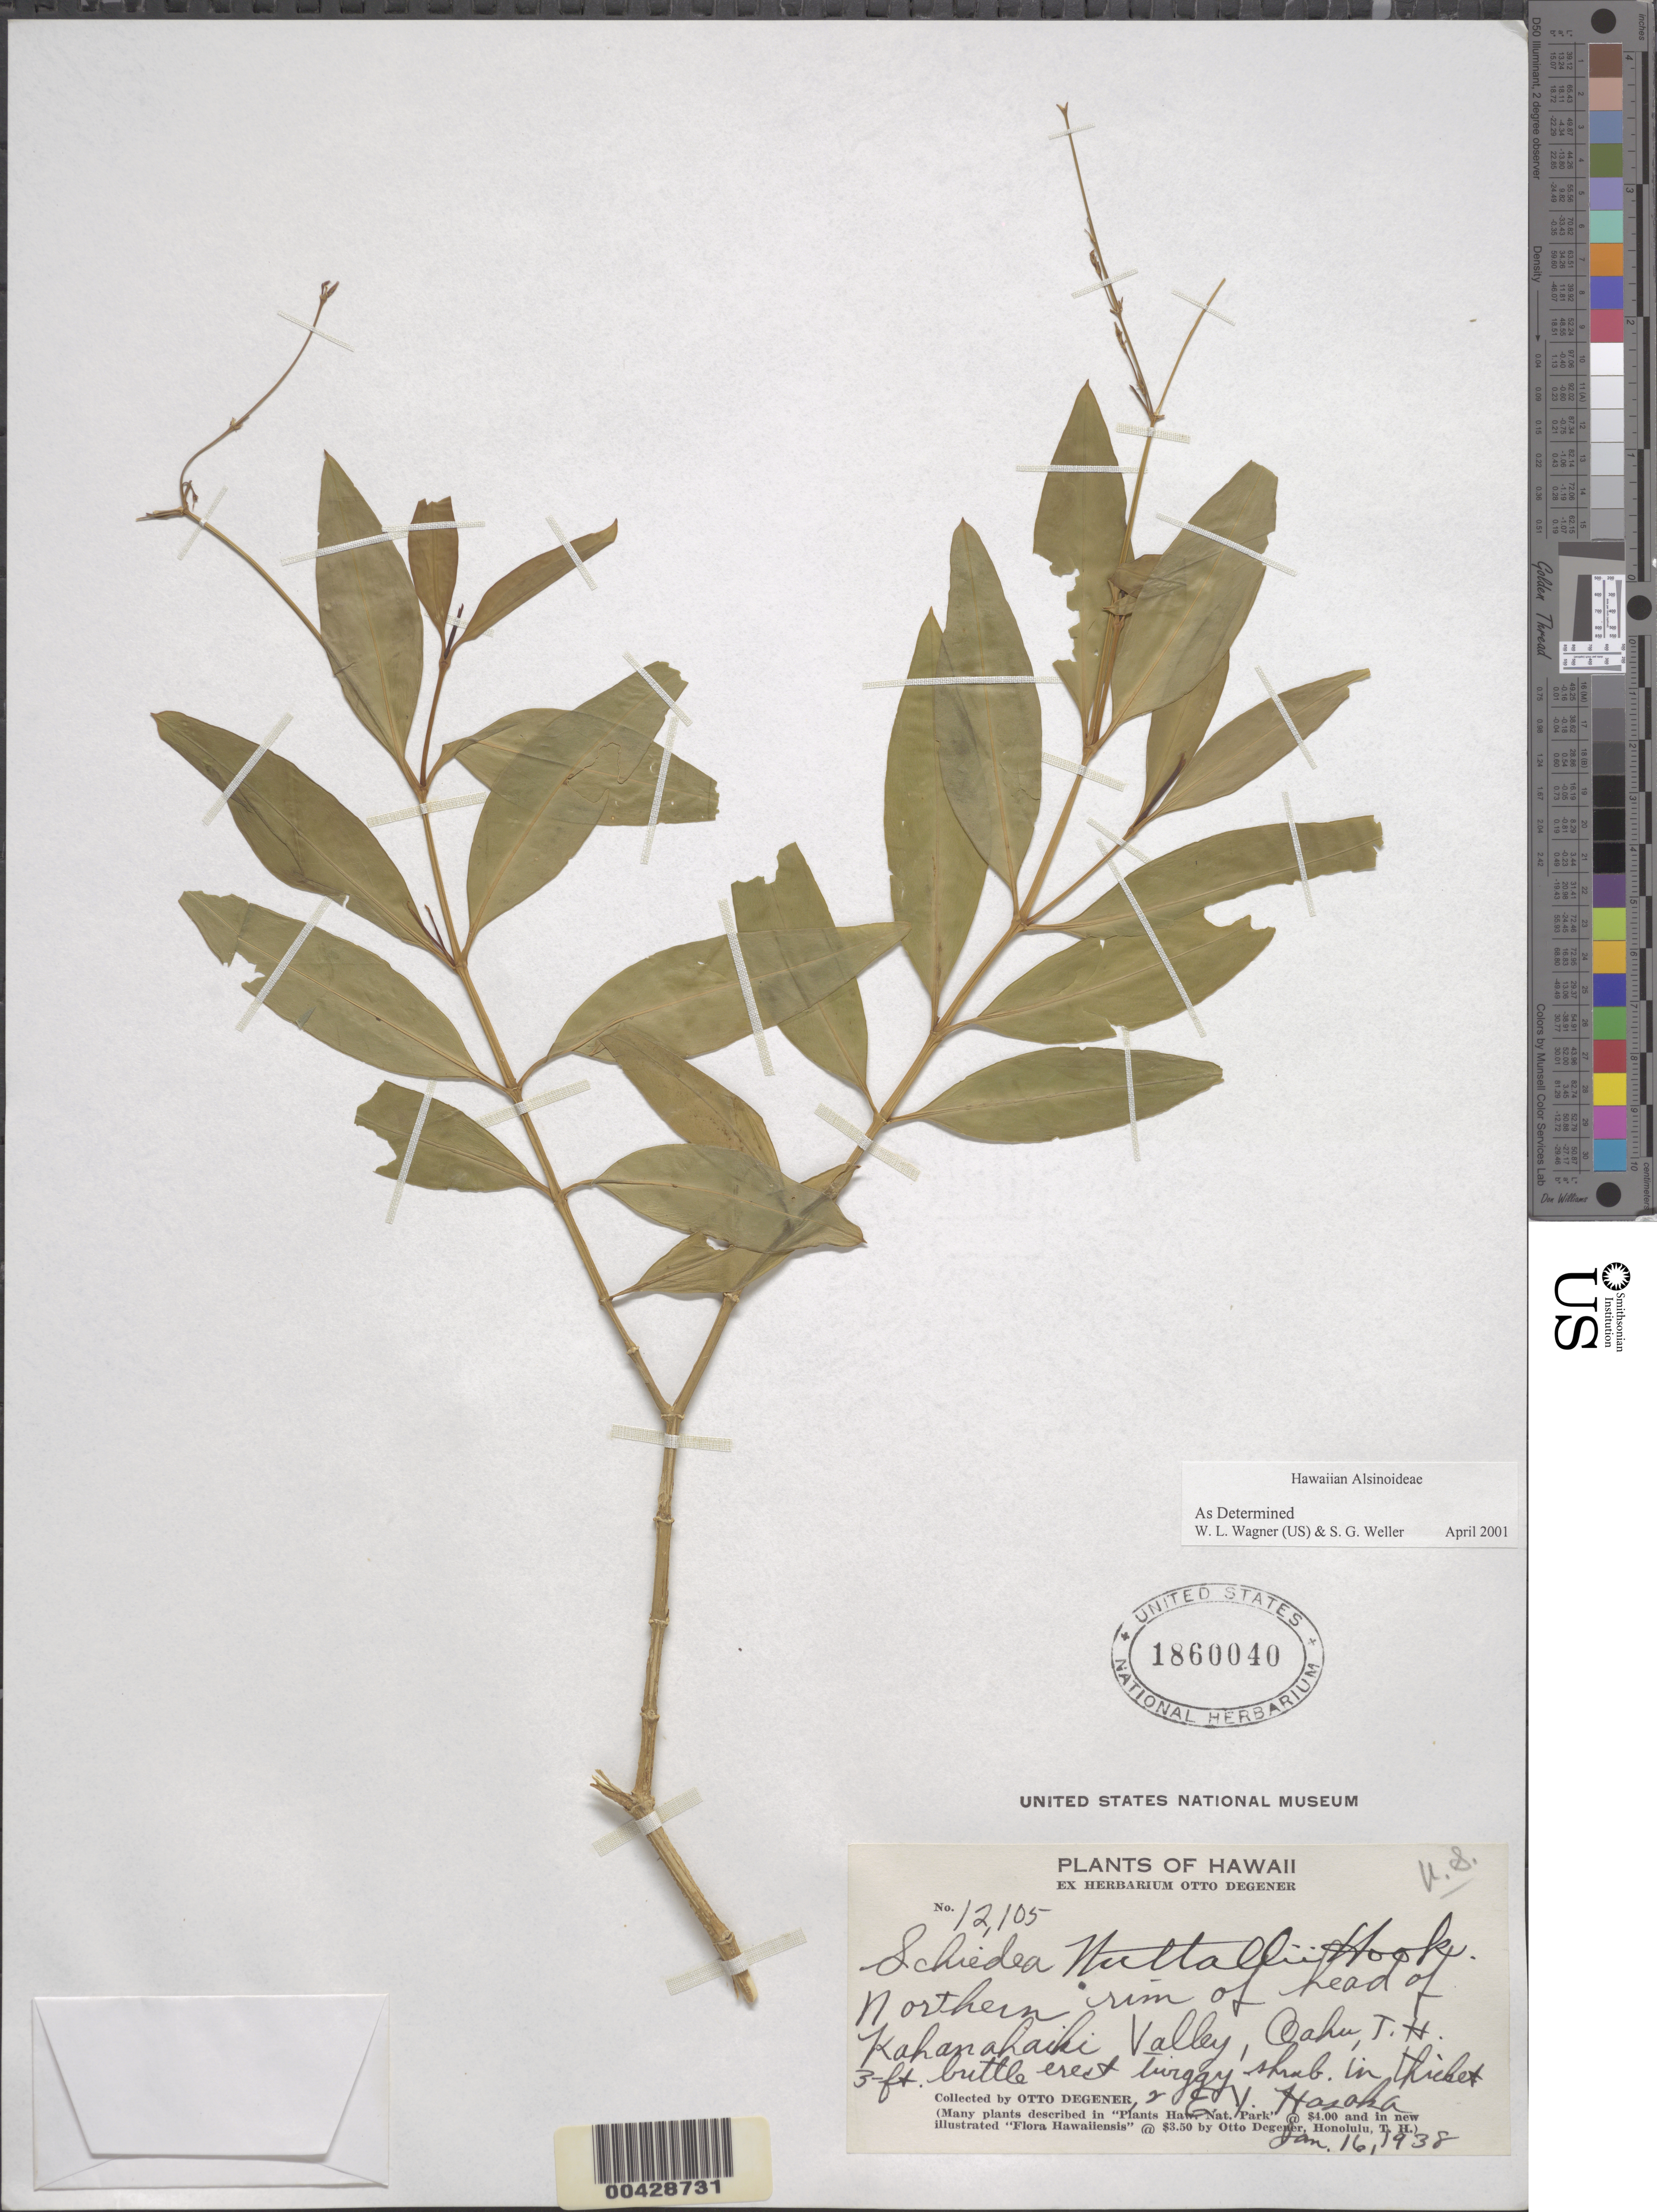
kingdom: Plantae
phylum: Tracheophyta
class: Magnoliopsida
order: Caryophyllales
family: Caryophyllaceae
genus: Schiedea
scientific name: Schiedea nuttallii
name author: Hook.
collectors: O. Degener & E. Y. Hosaka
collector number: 12105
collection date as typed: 16 Jan 1938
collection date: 1938-01-16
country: United States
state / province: Hawaii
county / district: Honolulu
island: Oahu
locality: northern rim of head of Kahanahaiki Valley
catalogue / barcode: US 1860040